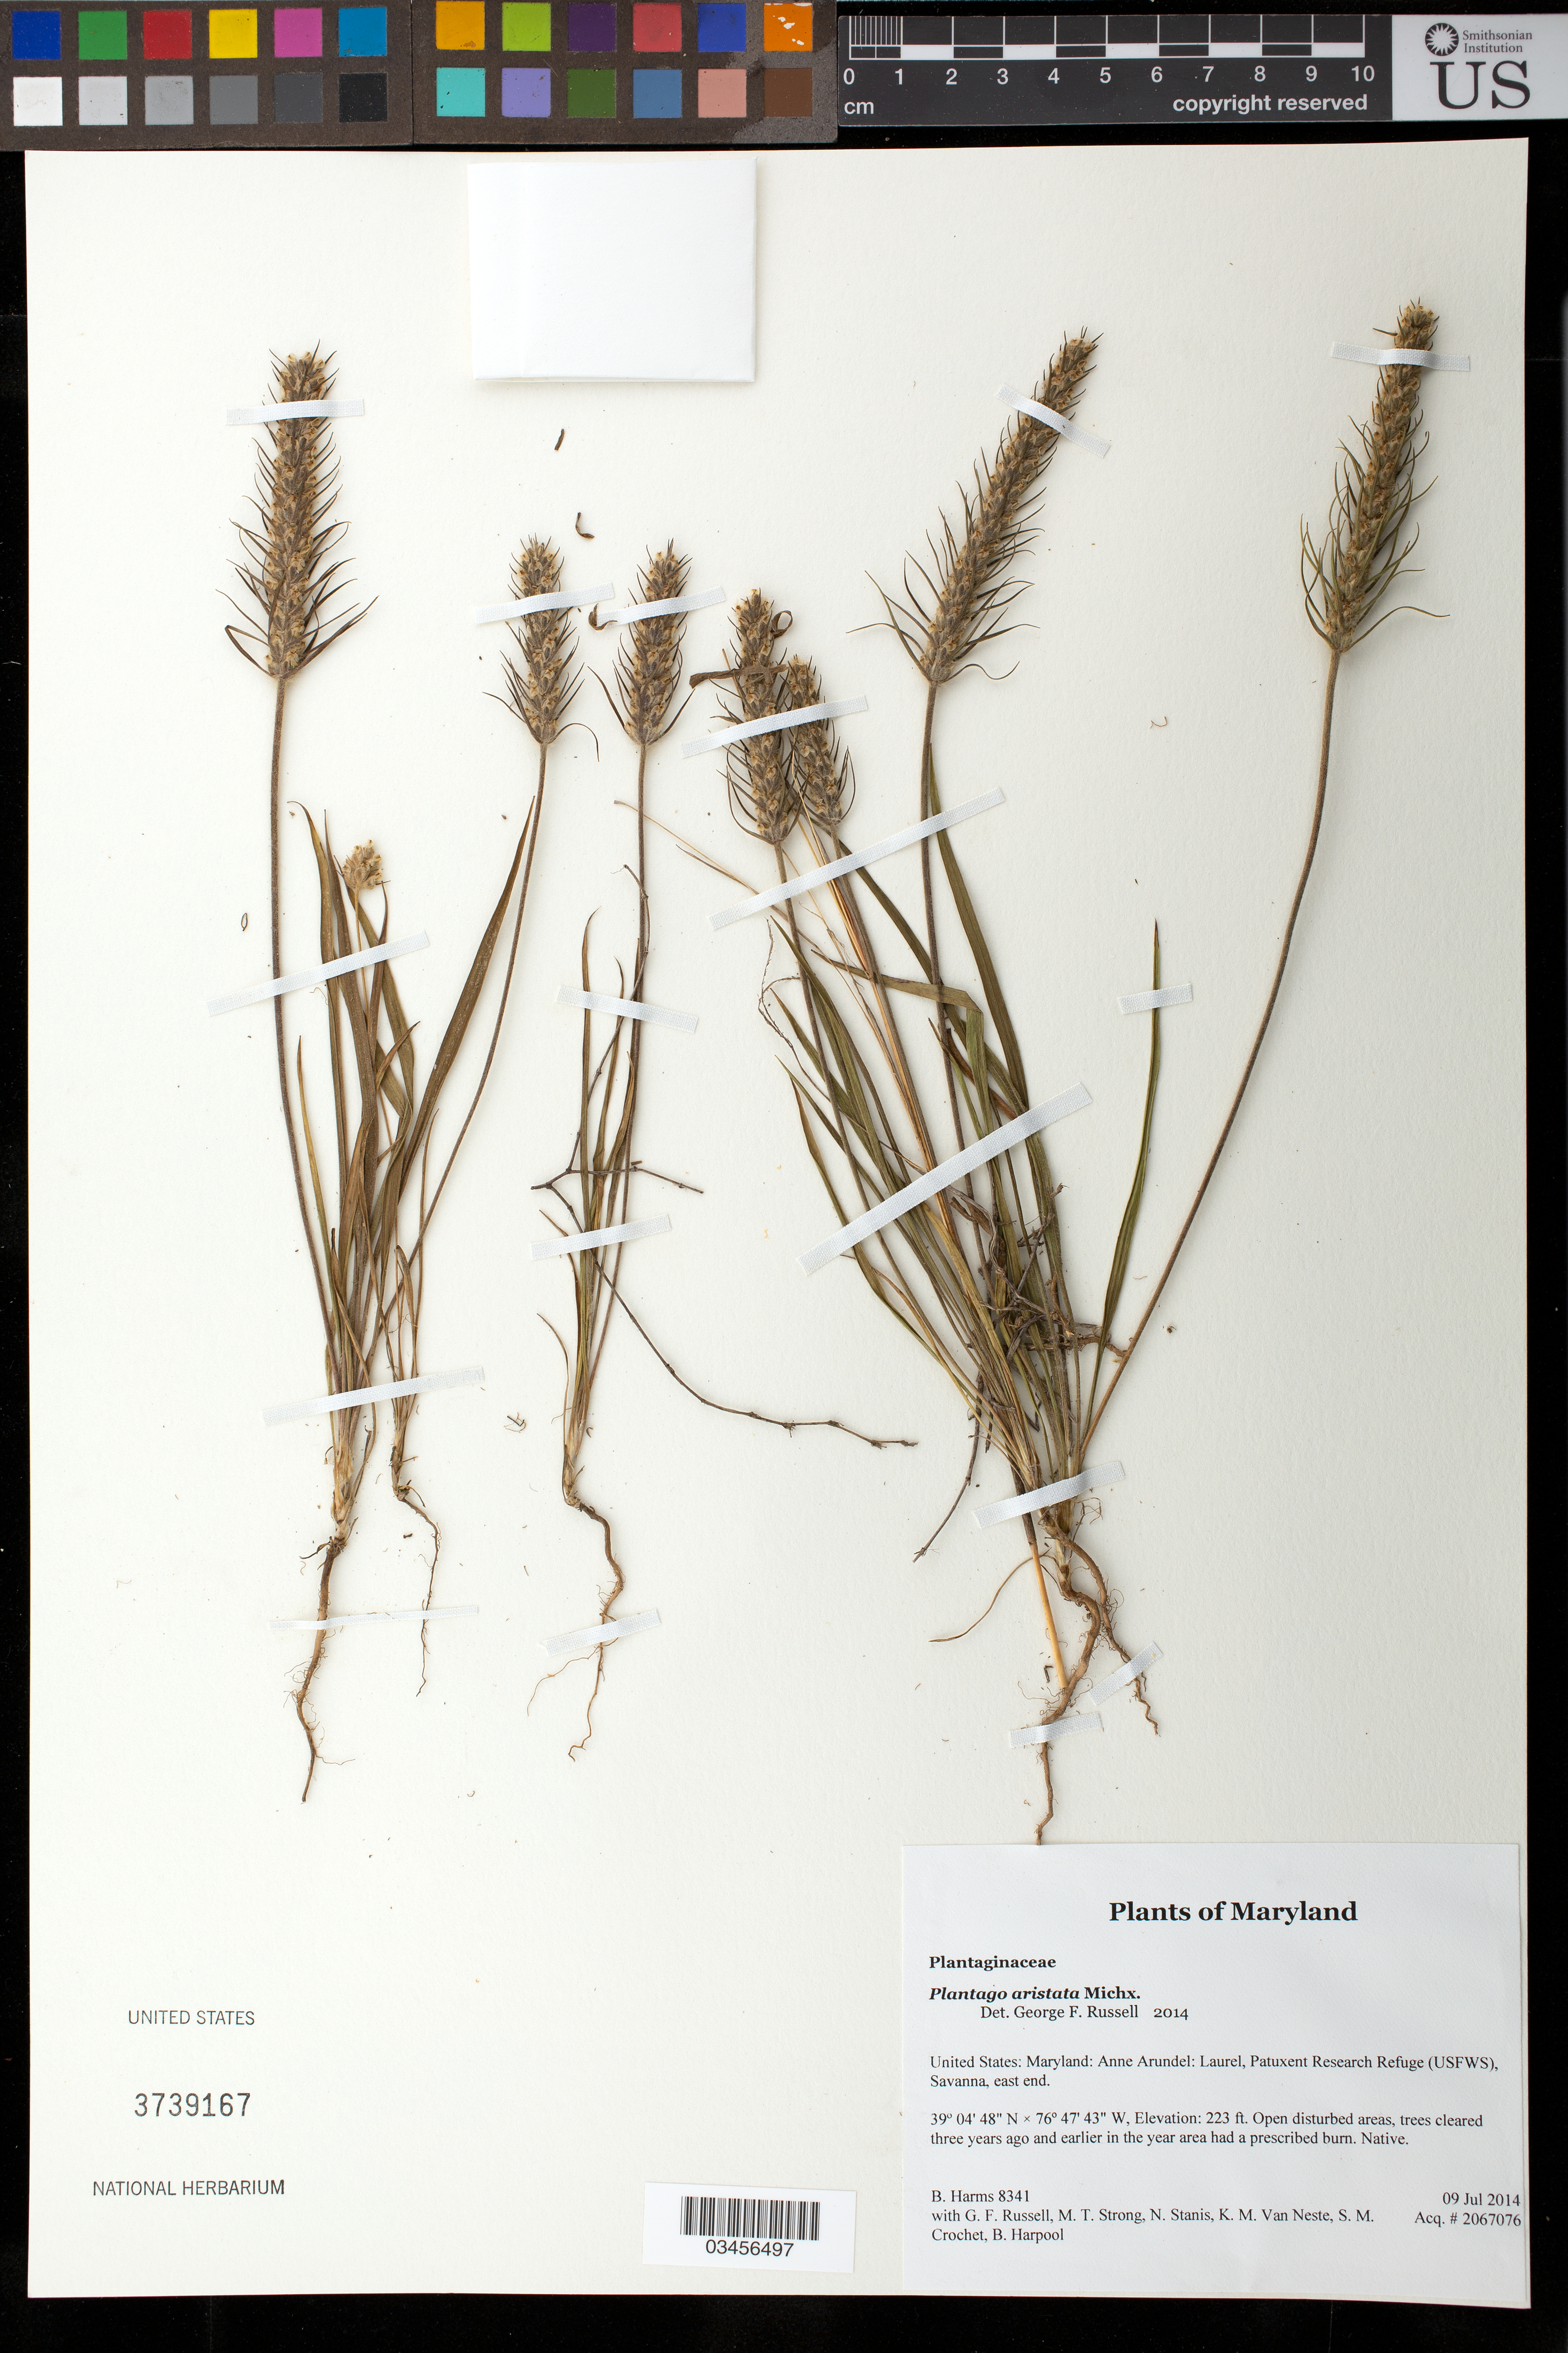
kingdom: Plantae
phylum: Tracheophyta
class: Magnoliopsida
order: Lamiales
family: Plantaginaceae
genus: Plantago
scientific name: Plantago aristata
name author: Michx.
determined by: Russell, George F., (UNITED STATES)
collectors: B. Harms, G. Russell, M. T. Strong, N. Stanis, K. M. Van Neste & S. M. Crochet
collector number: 8341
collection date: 2014-07-09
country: United States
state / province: Maryland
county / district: Anne Arundel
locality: Laurel, Patuxent Research Refuge (USFWS), Savanna, east end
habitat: Open disturbed areas, trees cleared three years ago and earlier in the year area had a prescribed burn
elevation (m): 68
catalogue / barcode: US 3739167